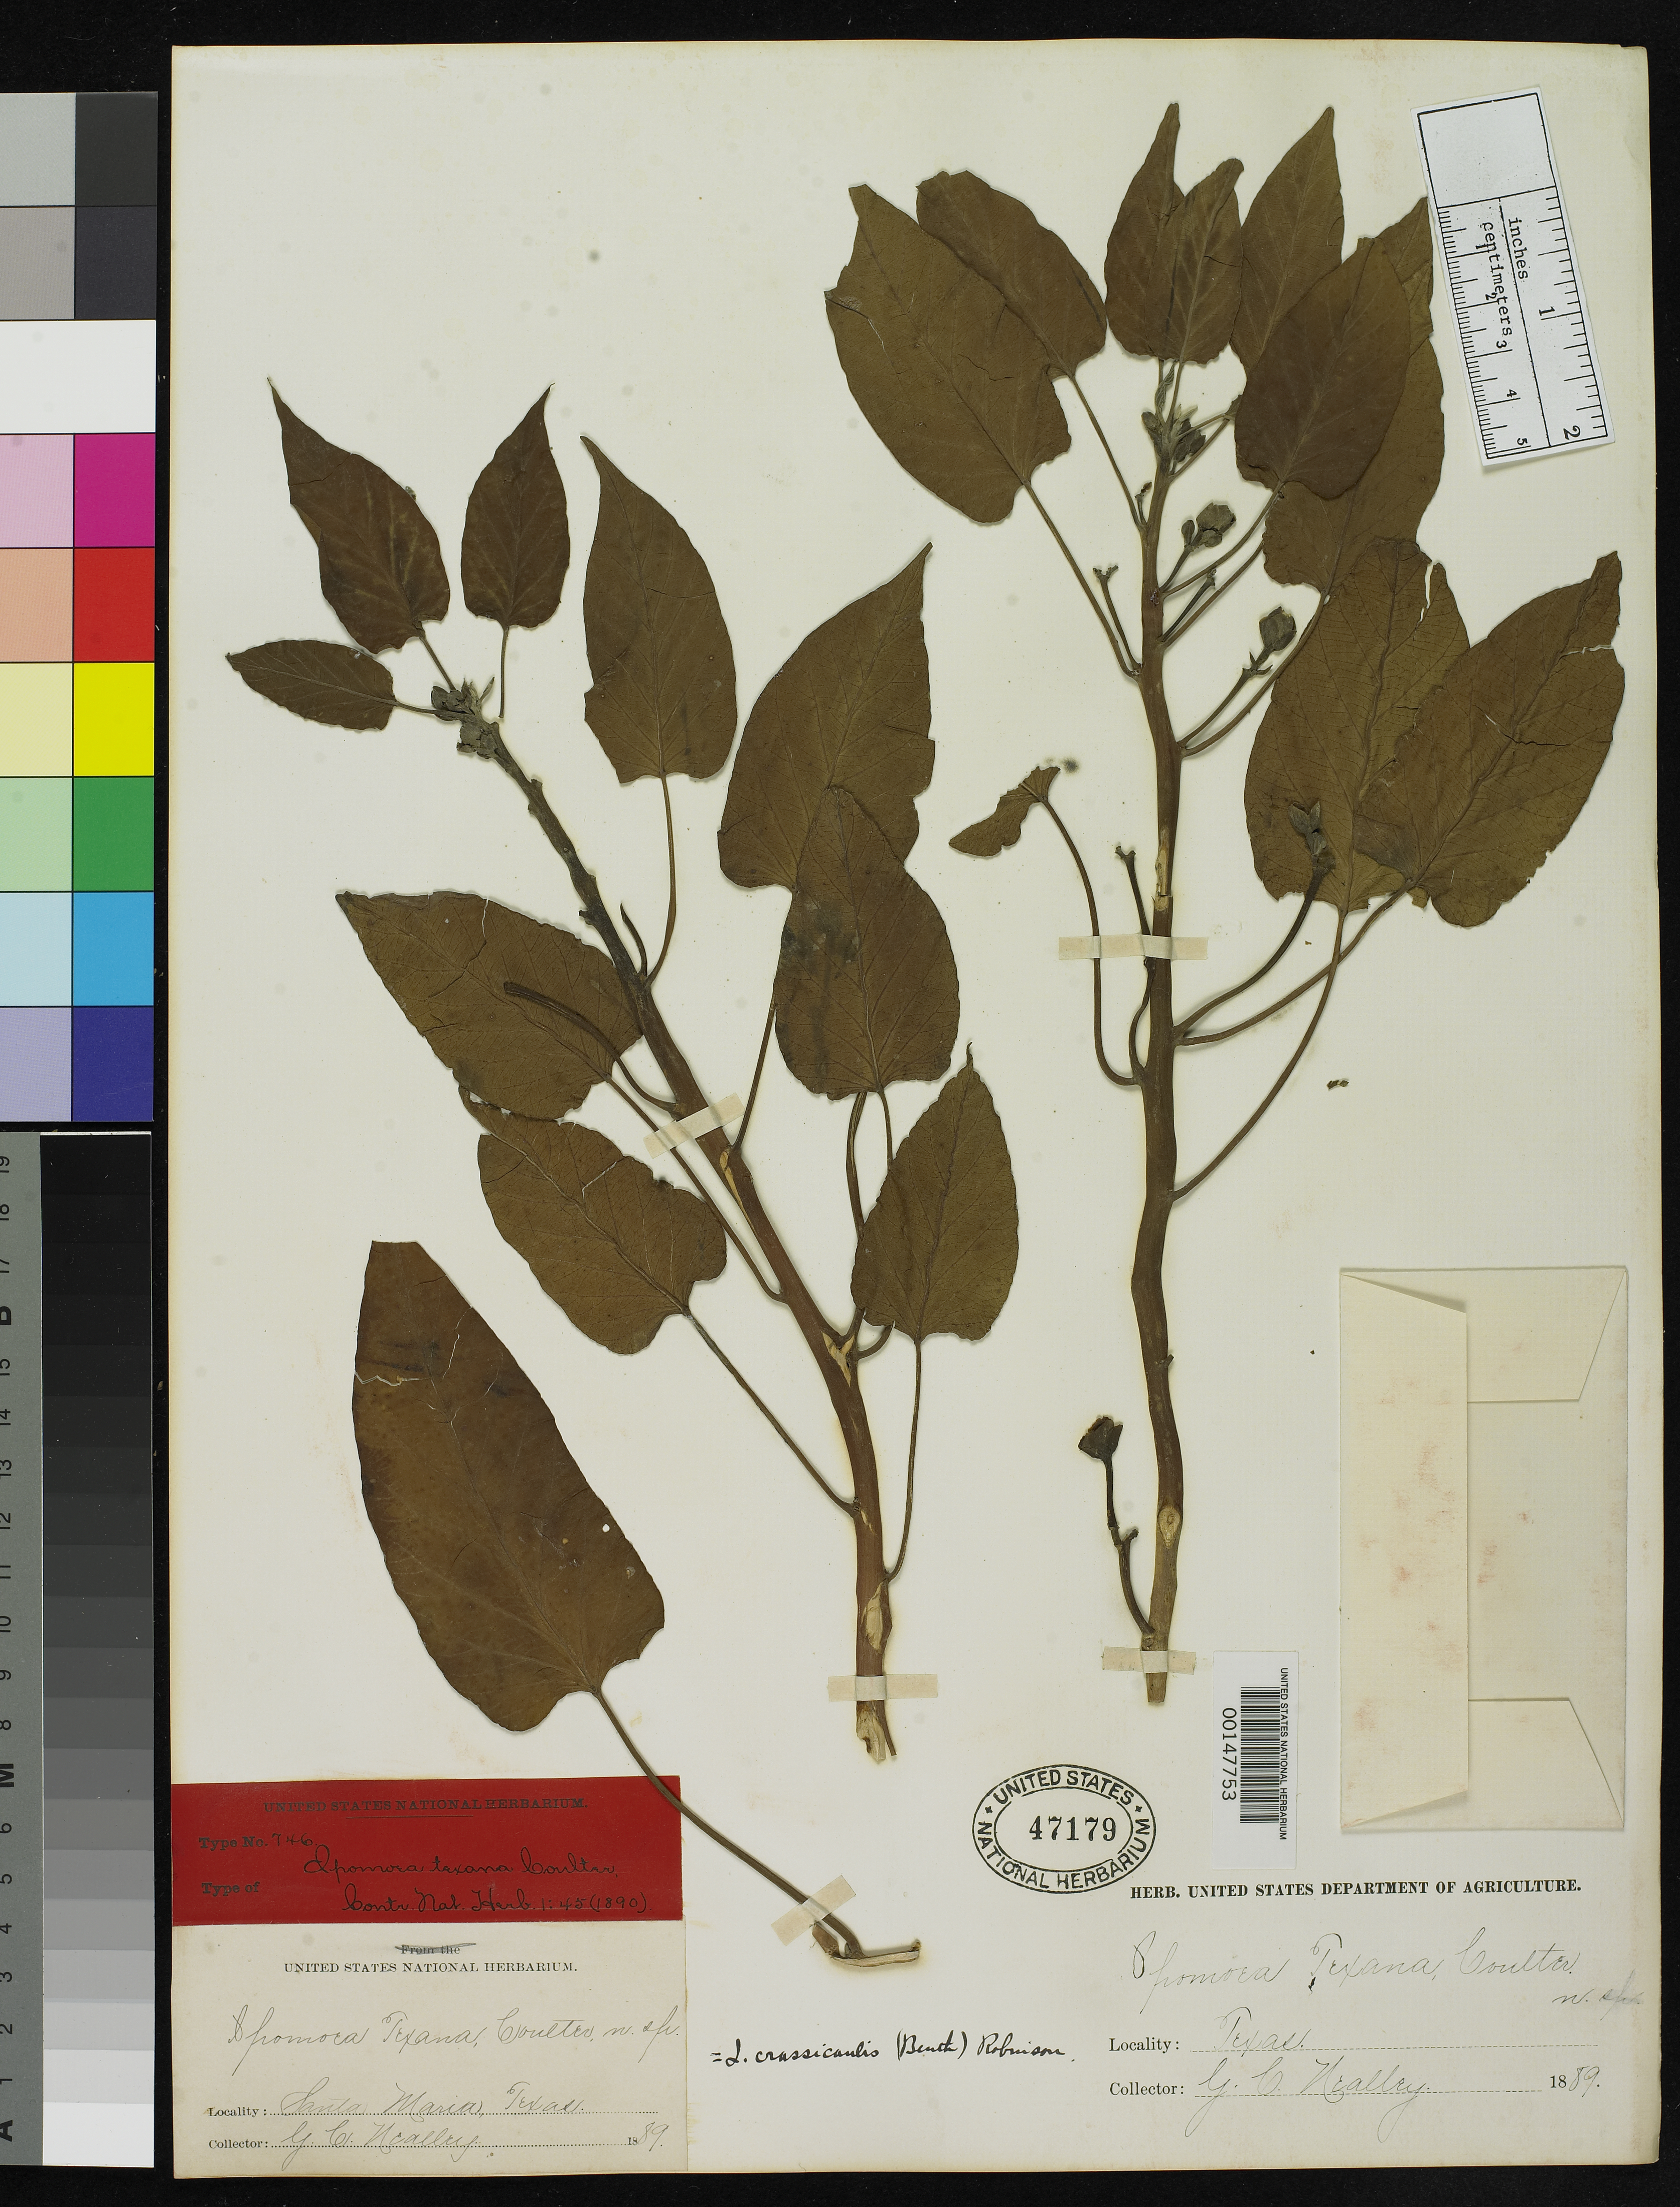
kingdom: Plantae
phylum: Tracheophyta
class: Magnoliopsida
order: Solanales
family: Convolvulaceae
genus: Ipomoea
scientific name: Ipomoea texana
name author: J.M. Coult.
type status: Holotype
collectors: G. C. Nealley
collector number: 333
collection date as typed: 1889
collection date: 1889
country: United States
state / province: Texas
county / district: Cameron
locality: Santa Maria.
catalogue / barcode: US 47179